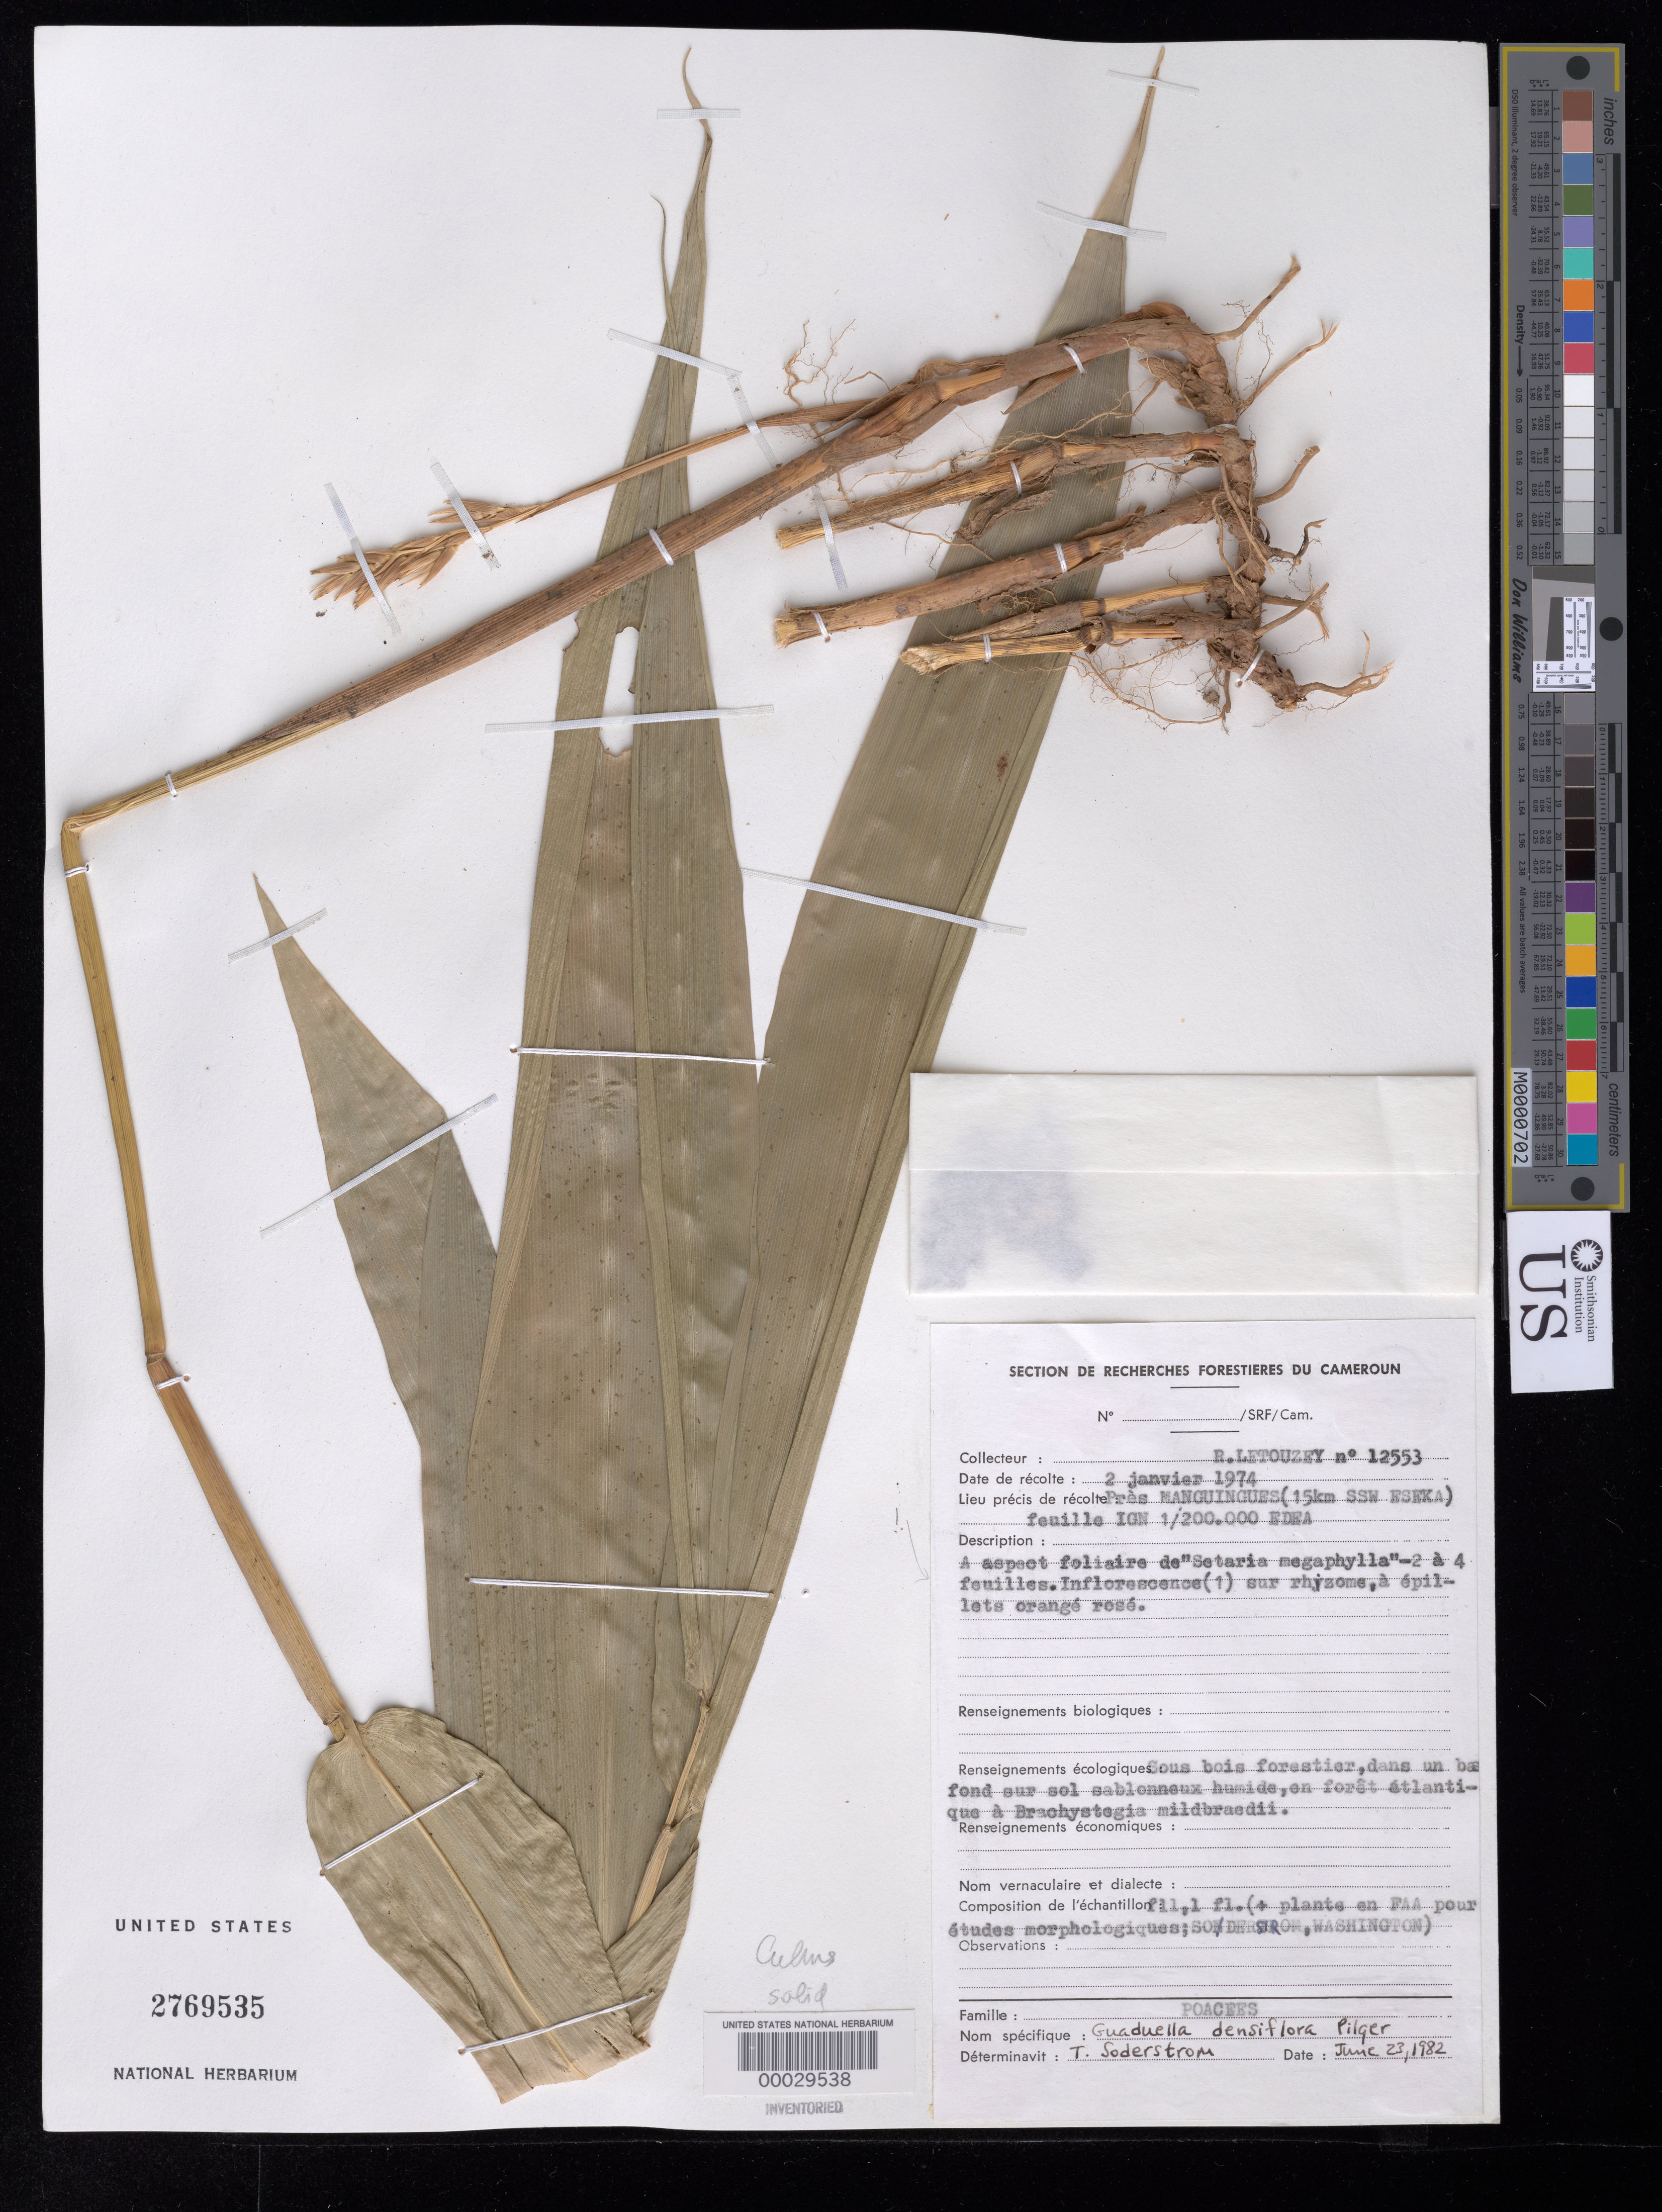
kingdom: Plantae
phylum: Tracheophyta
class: Liliopsida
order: Poales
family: Poaceae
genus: Guaduella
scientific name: Guaduella densiflora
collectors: R. Letouzey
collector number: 12553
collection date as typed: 02 Jan 1974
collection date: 1974-01-02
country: Cameroon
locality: Manguingues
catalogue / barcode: US 2769535